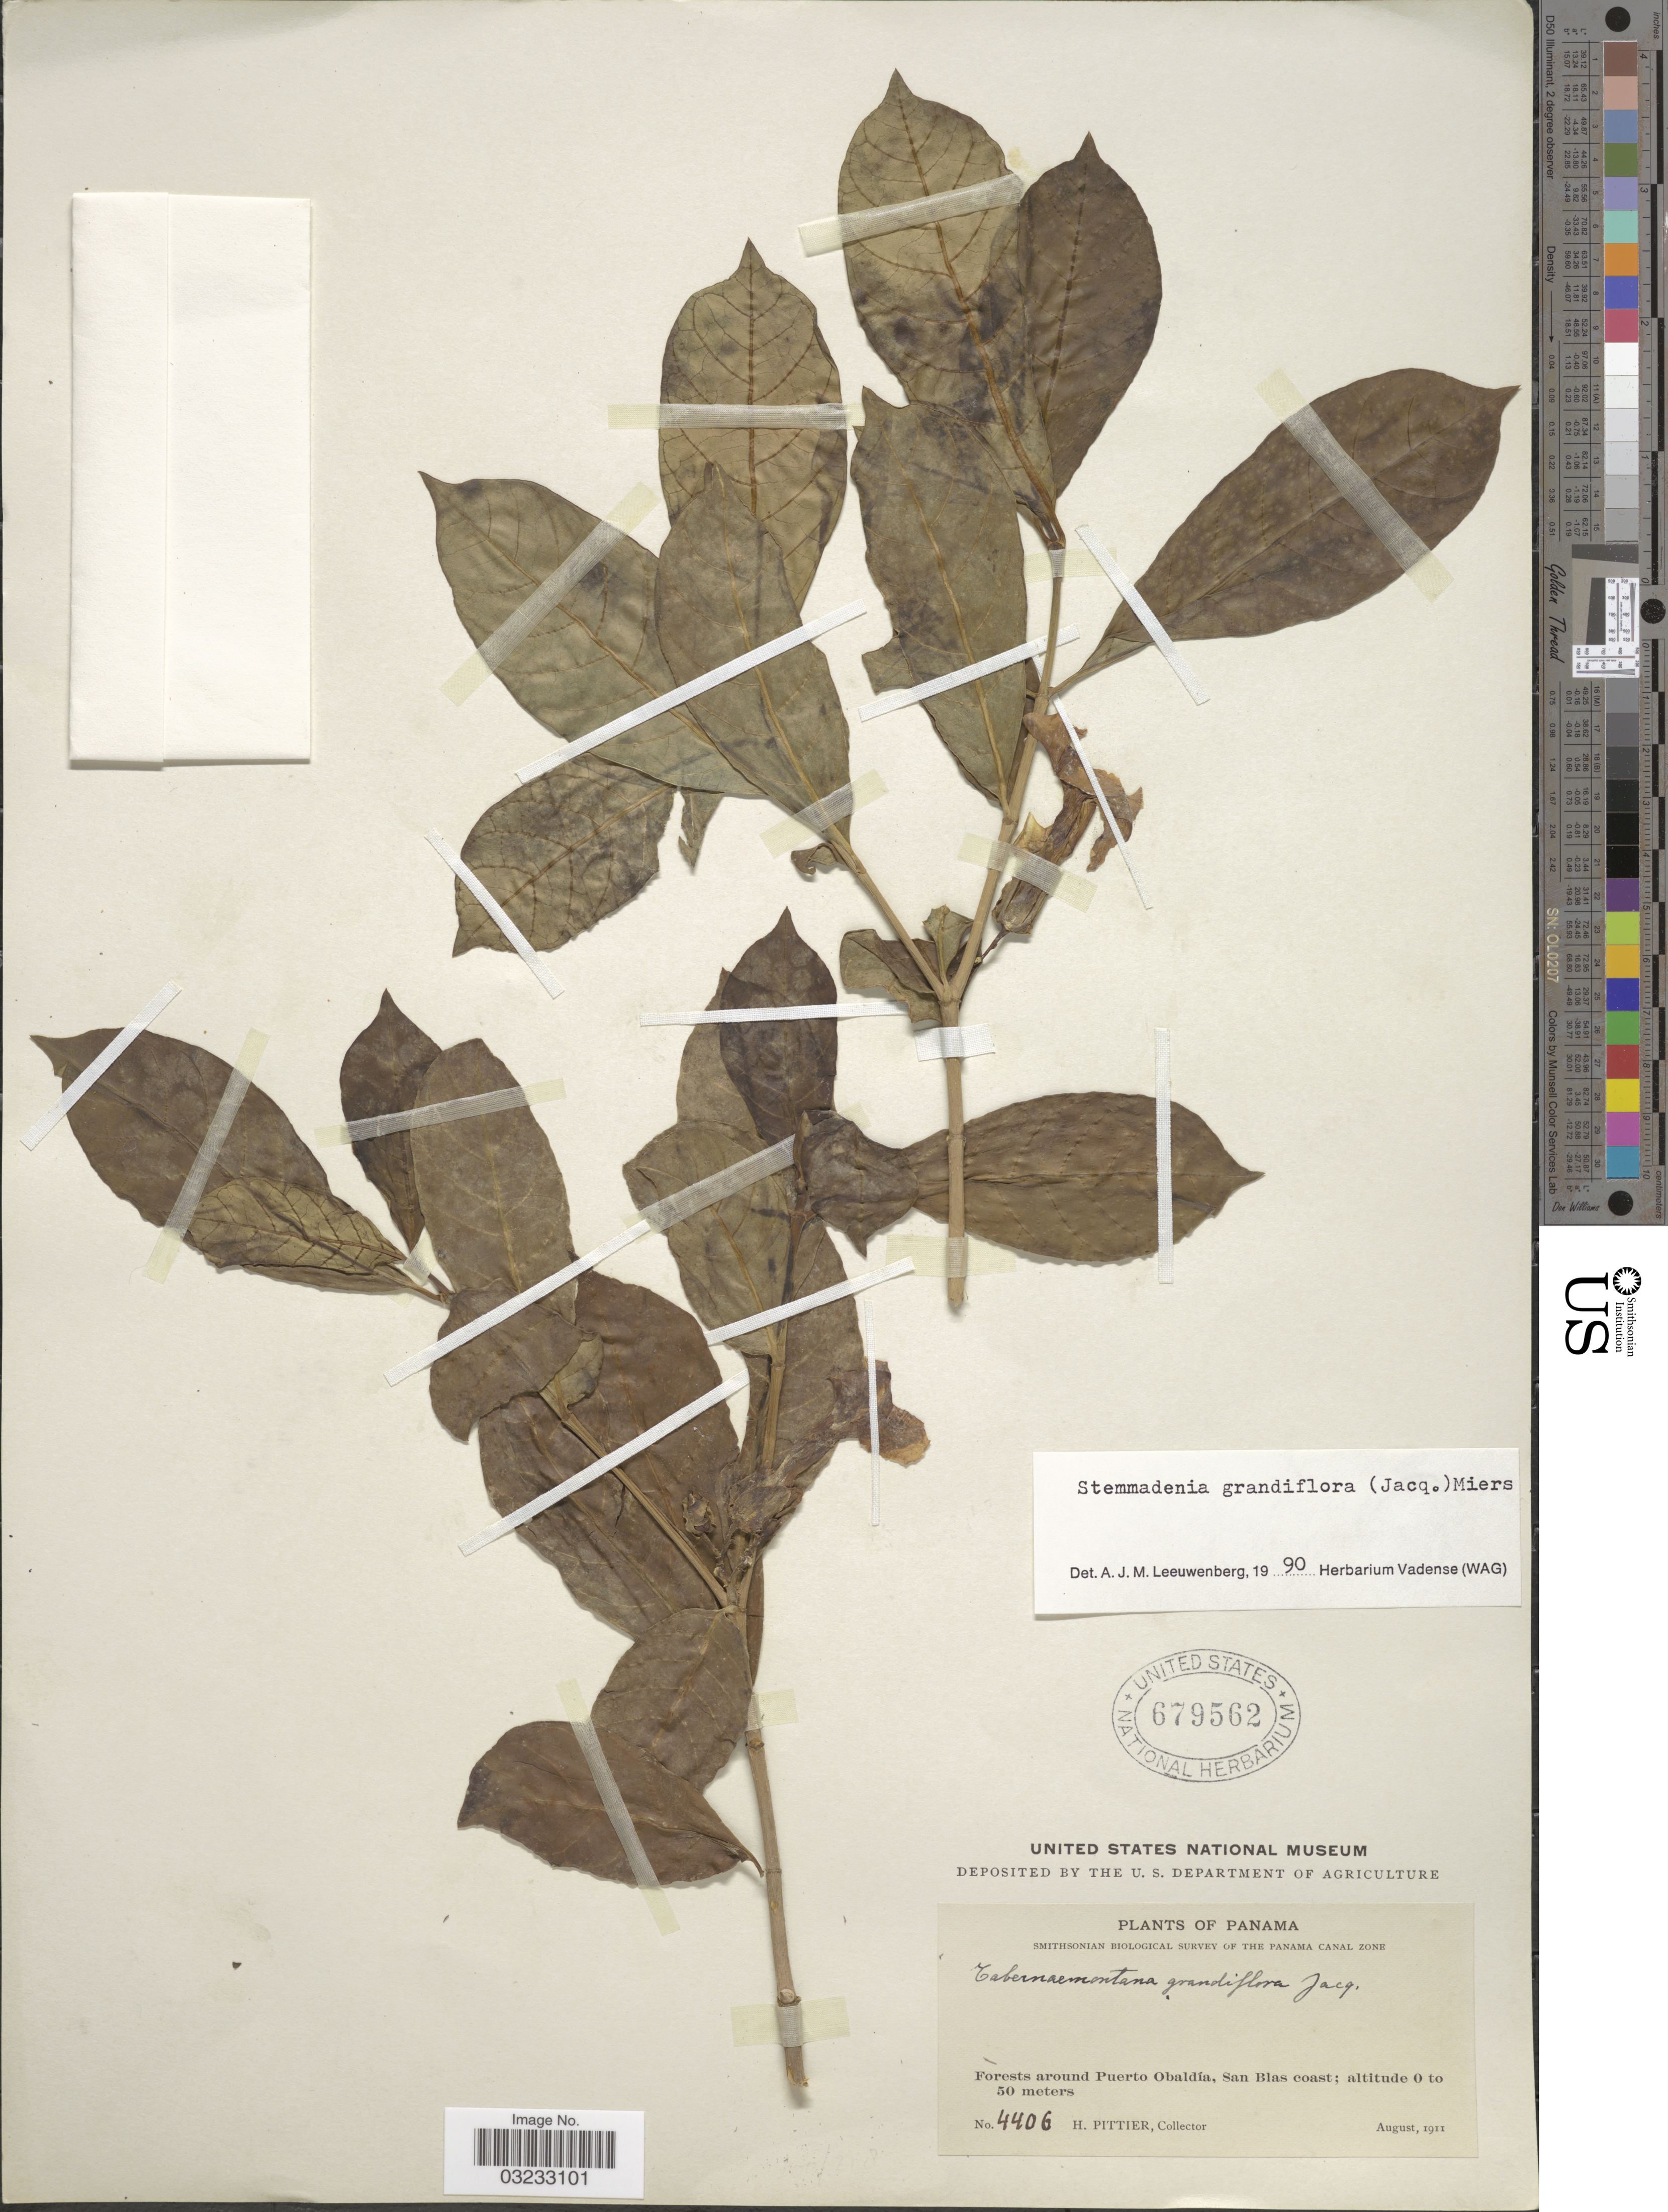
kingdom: Plantae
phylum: Tracheophyta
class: Magnoliopsida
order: Gentianales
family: Apocynaceae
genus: Stemmadenia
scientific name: Stemmadenia grandiflora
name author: (Jacq.) Miers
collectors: H. F. Pittier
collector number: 4406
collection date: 1911-08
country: Panama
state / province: Colón / Panamá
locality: The Panama Canal Zone. Forest around Puerto Obaldía, San Blas coast.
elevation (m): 0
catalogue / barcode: US 679562